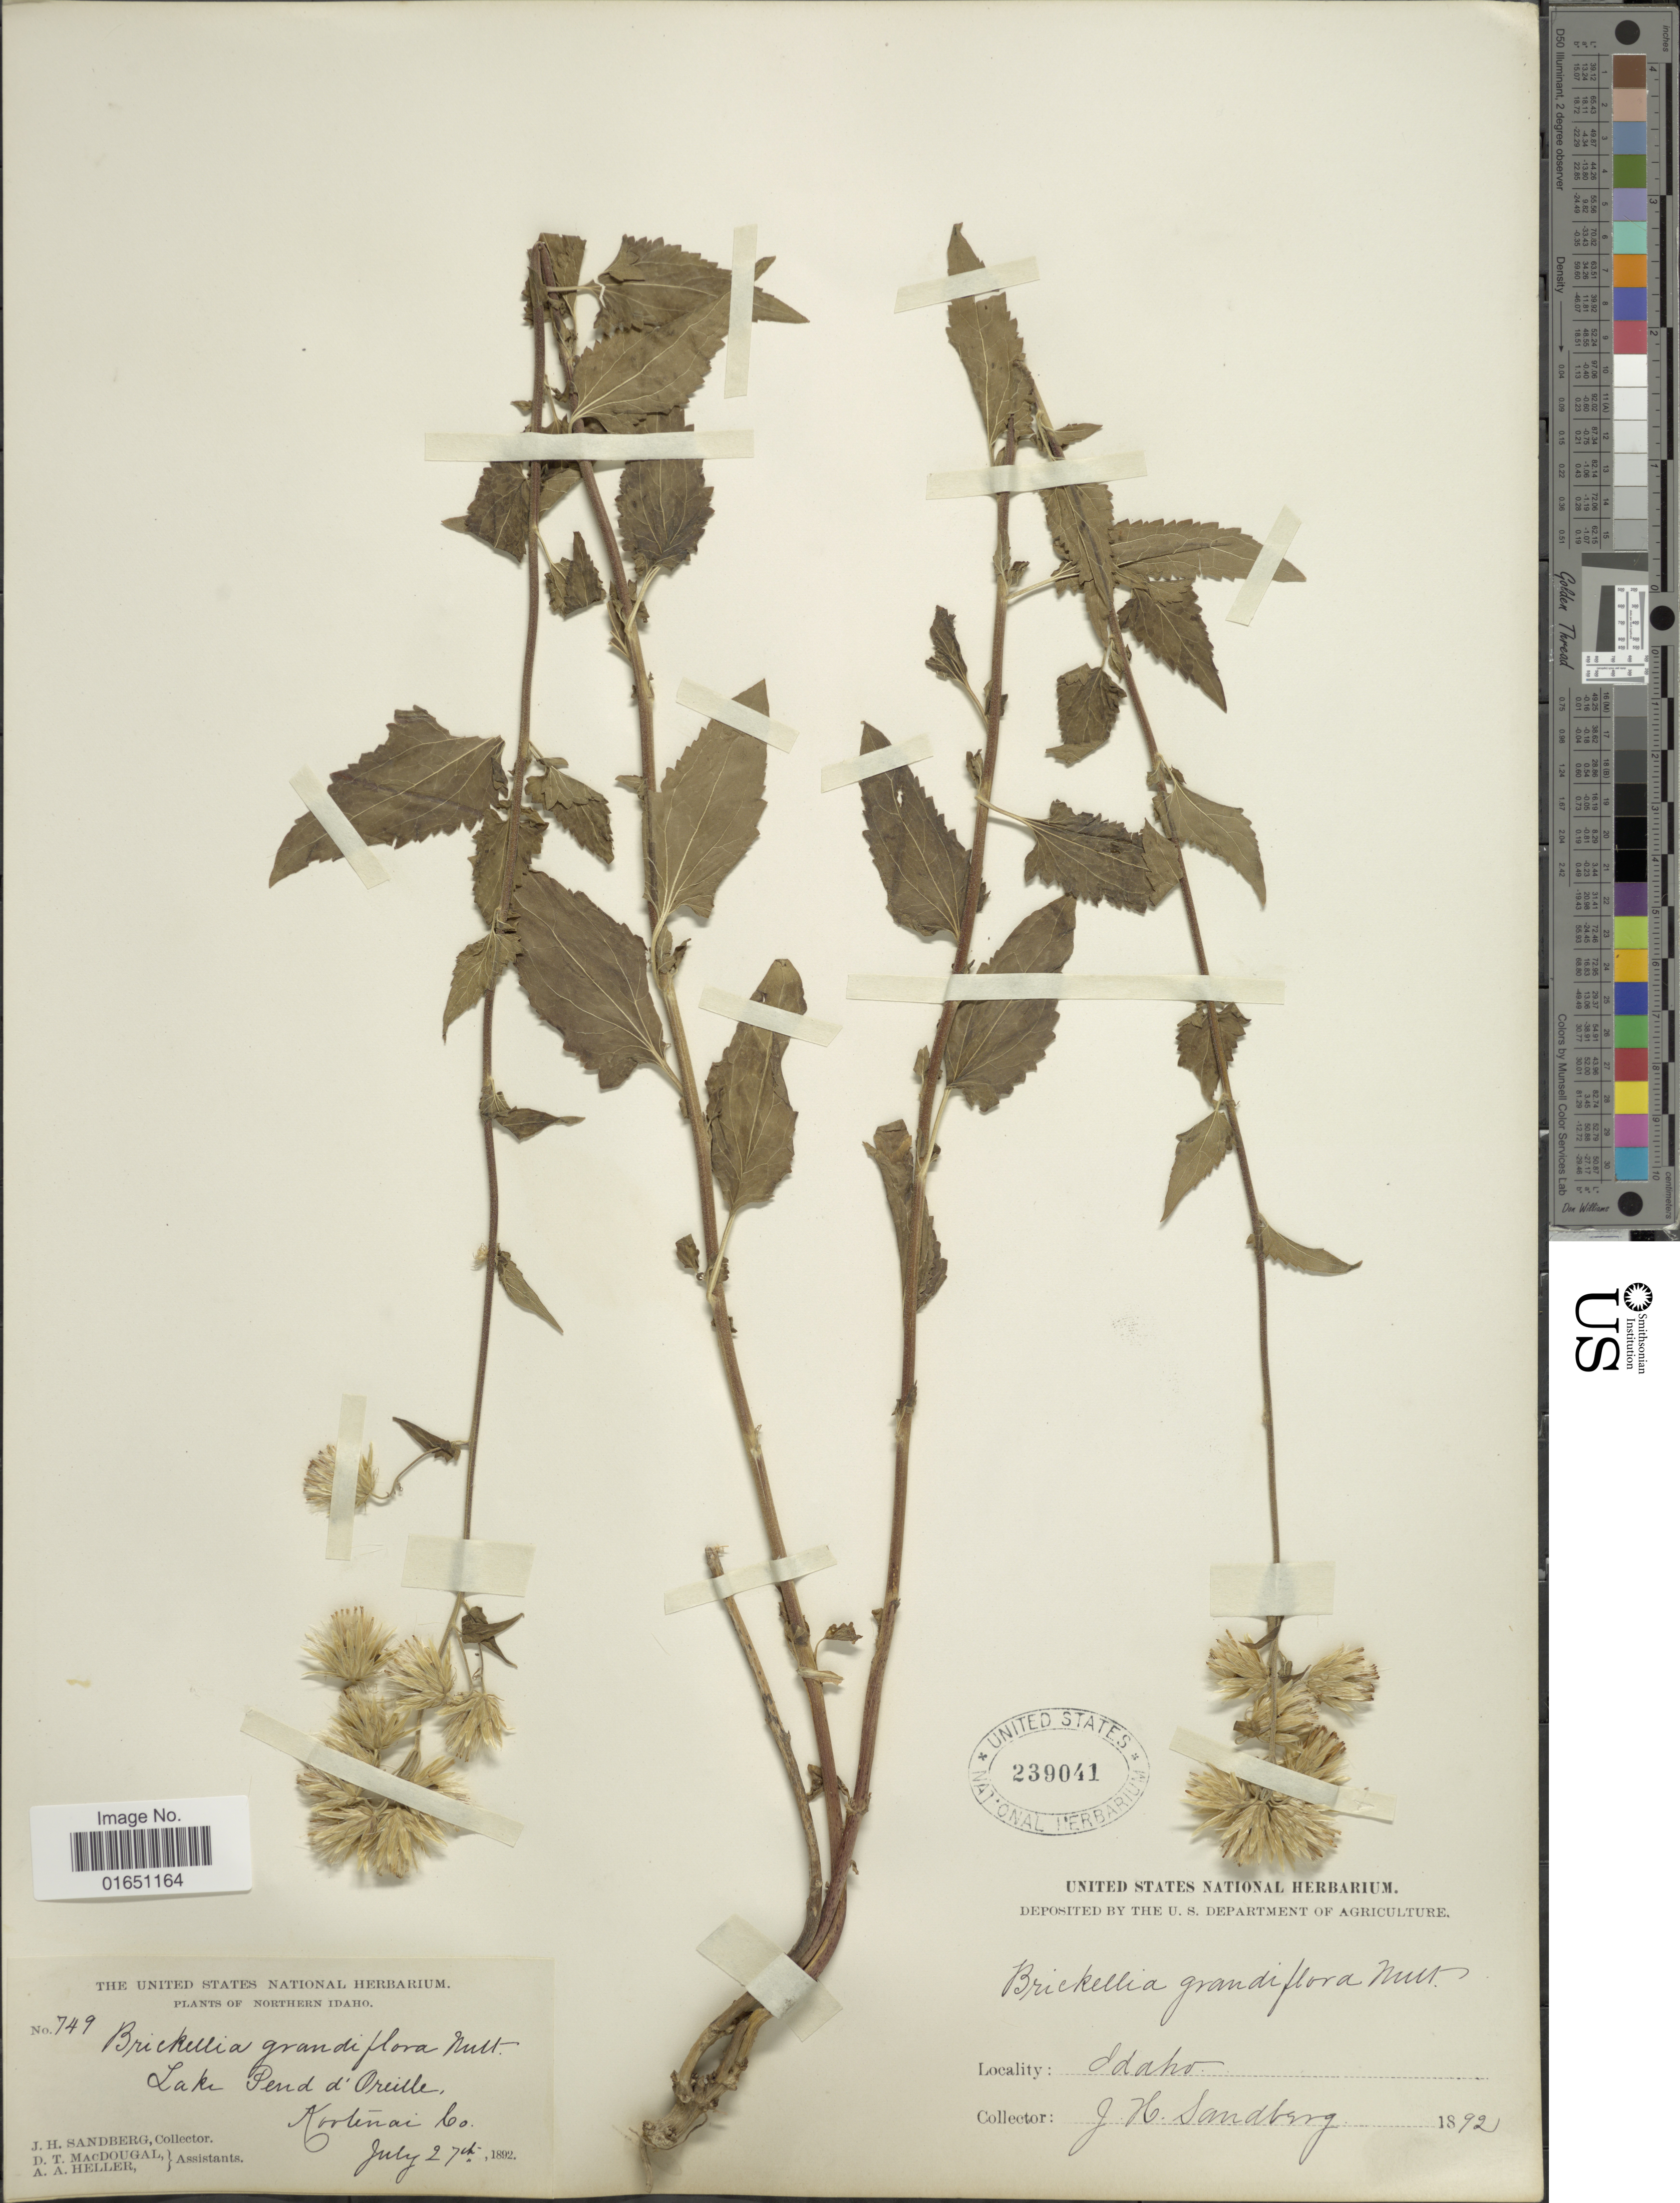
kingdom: Plantae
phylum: Tracheophyta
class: Magnoliopsida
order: Asterales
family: Asteraceae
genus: Brickellia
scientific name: Brickellia grandiflora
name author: (Hook.) Nutt.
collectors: J. H. Sandberg, D. T. MacDougal & A. A. Heller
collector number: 749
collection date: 1892-07-27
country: United States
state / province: Idaho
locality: Northern Idaho, Lake Pend d'Oreille, Kortenai Co.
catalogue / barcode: US 239041